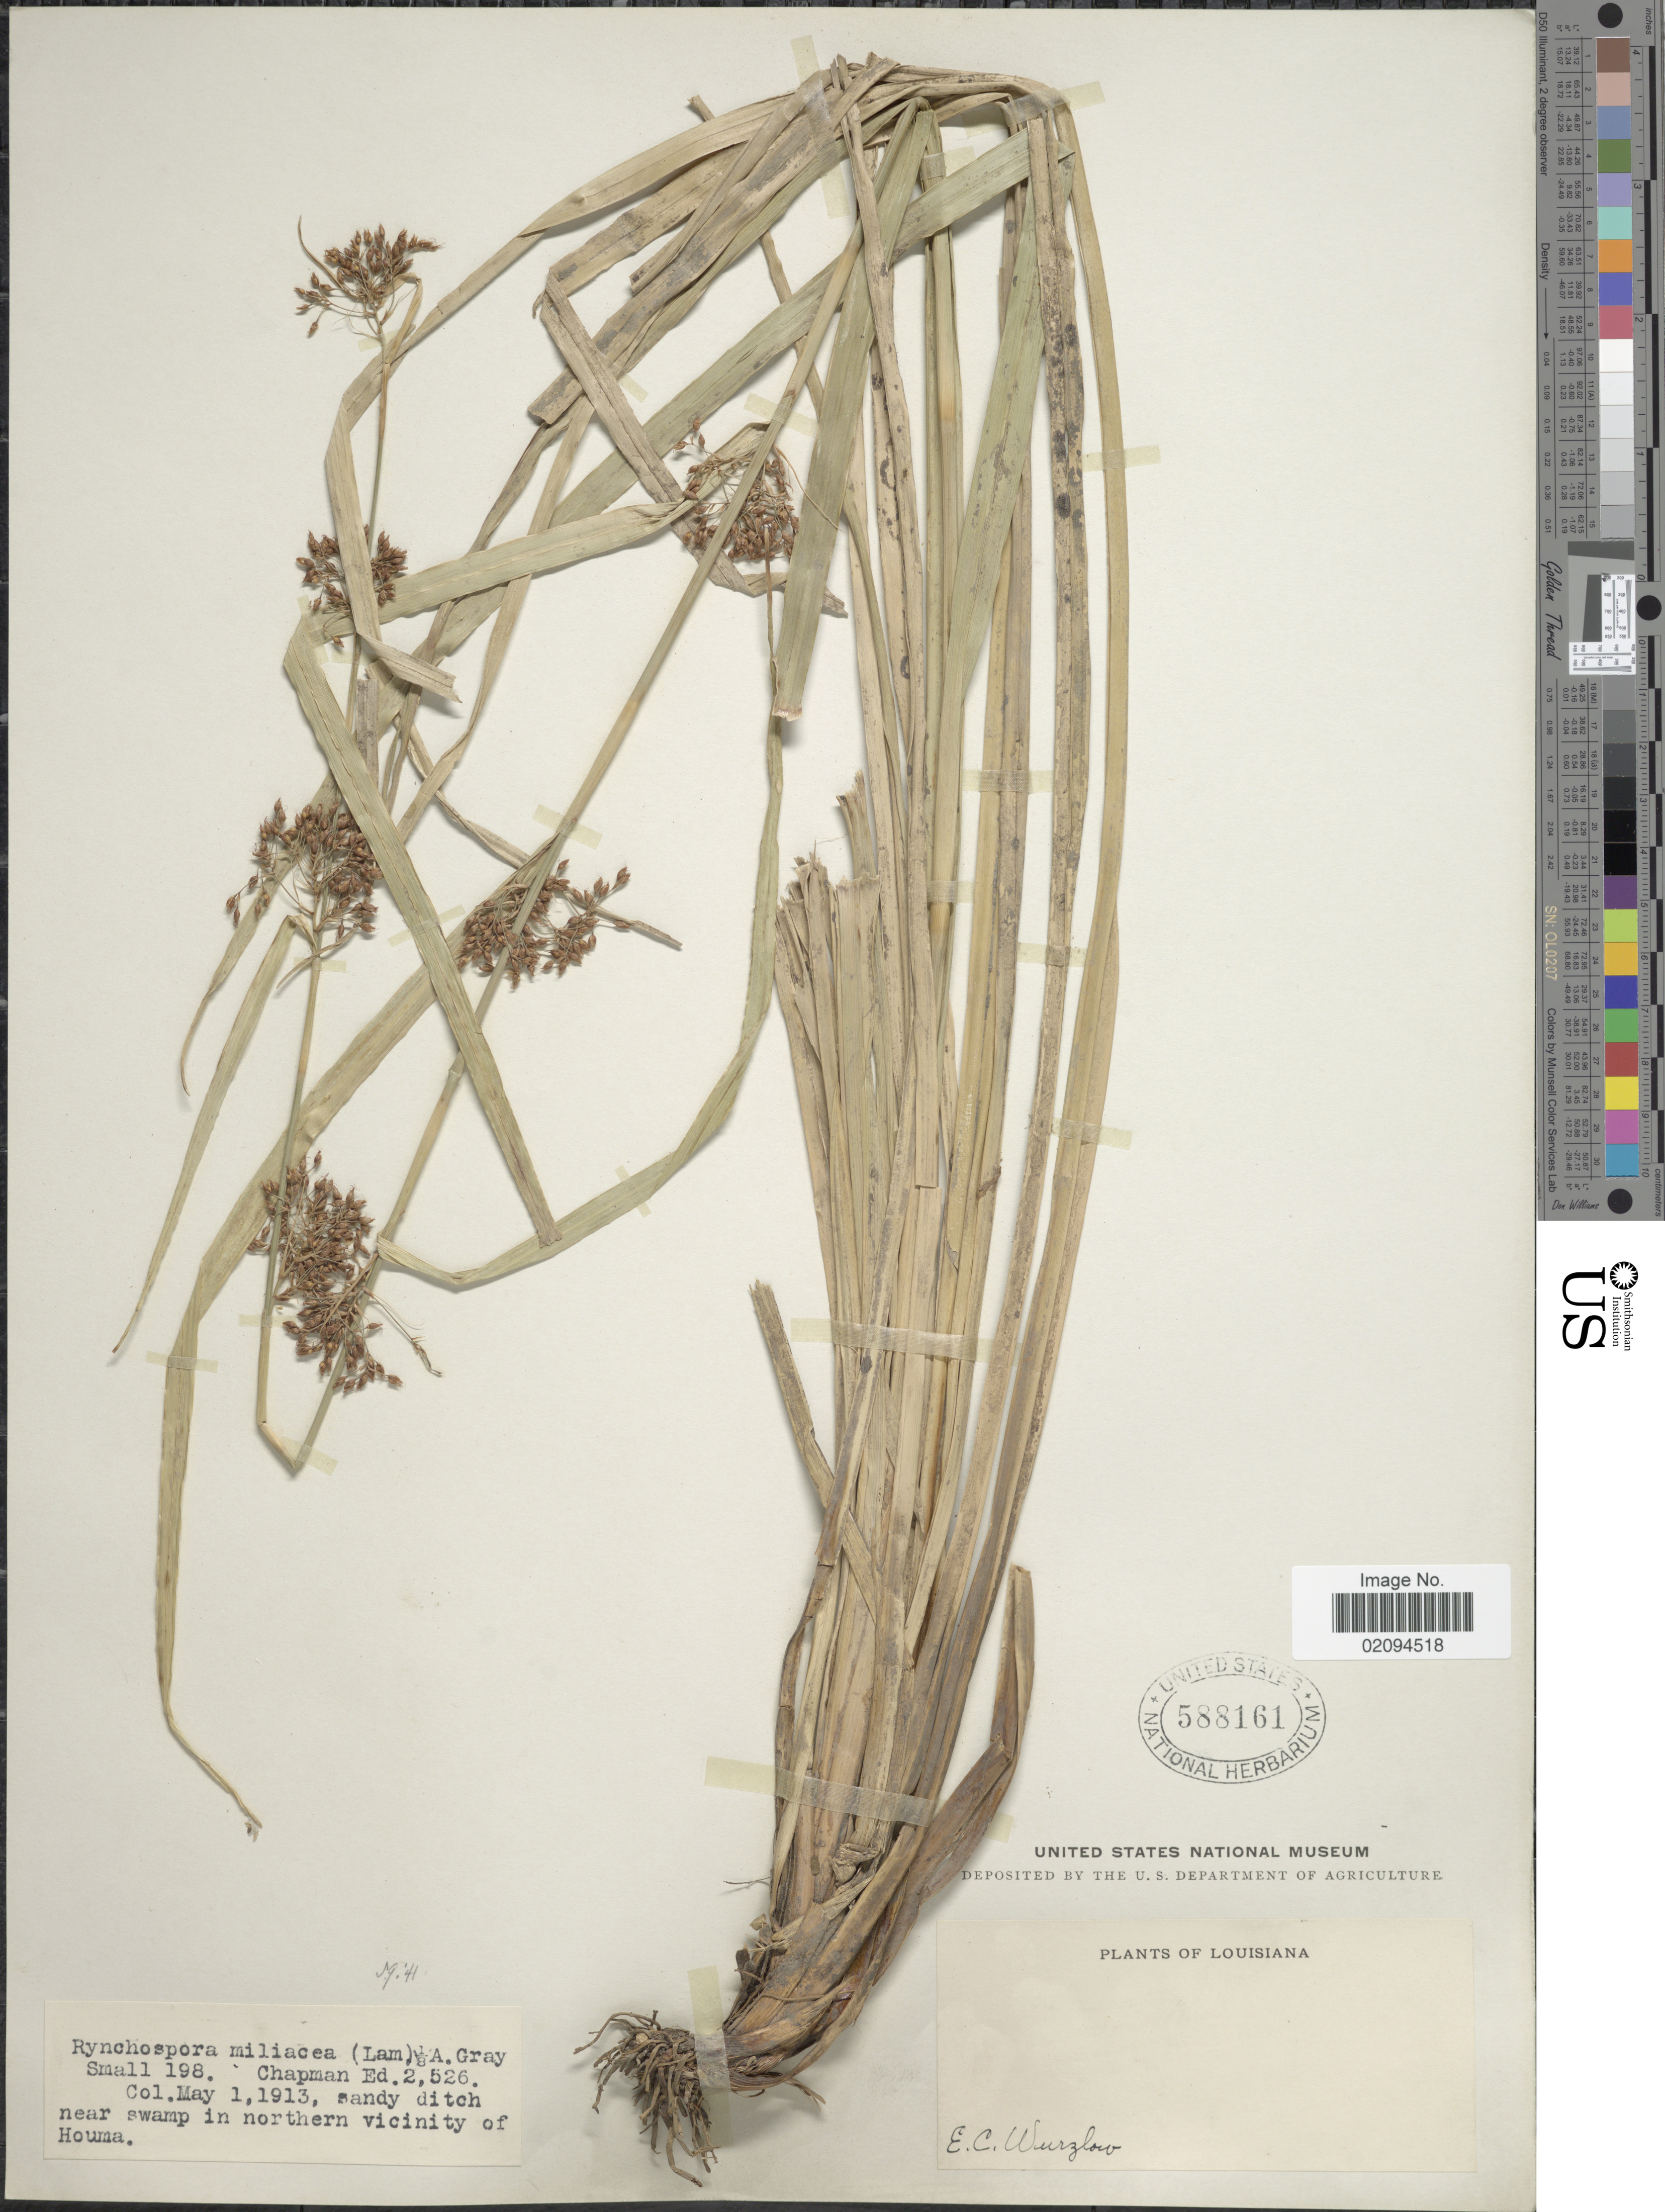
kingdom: Plantae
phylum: Tracheophyta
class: Liliopsida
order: Poales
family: Cyperaceae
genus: Rhynchospora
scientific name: Rhynchospora miliacea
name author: (Lam.) A. Gray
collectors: E. Wurzlow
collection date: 1913-05-01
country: United States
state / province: Louisiana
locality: Sandy ditch near swamp in northern vicinity of Houma.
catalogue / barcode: US 588161